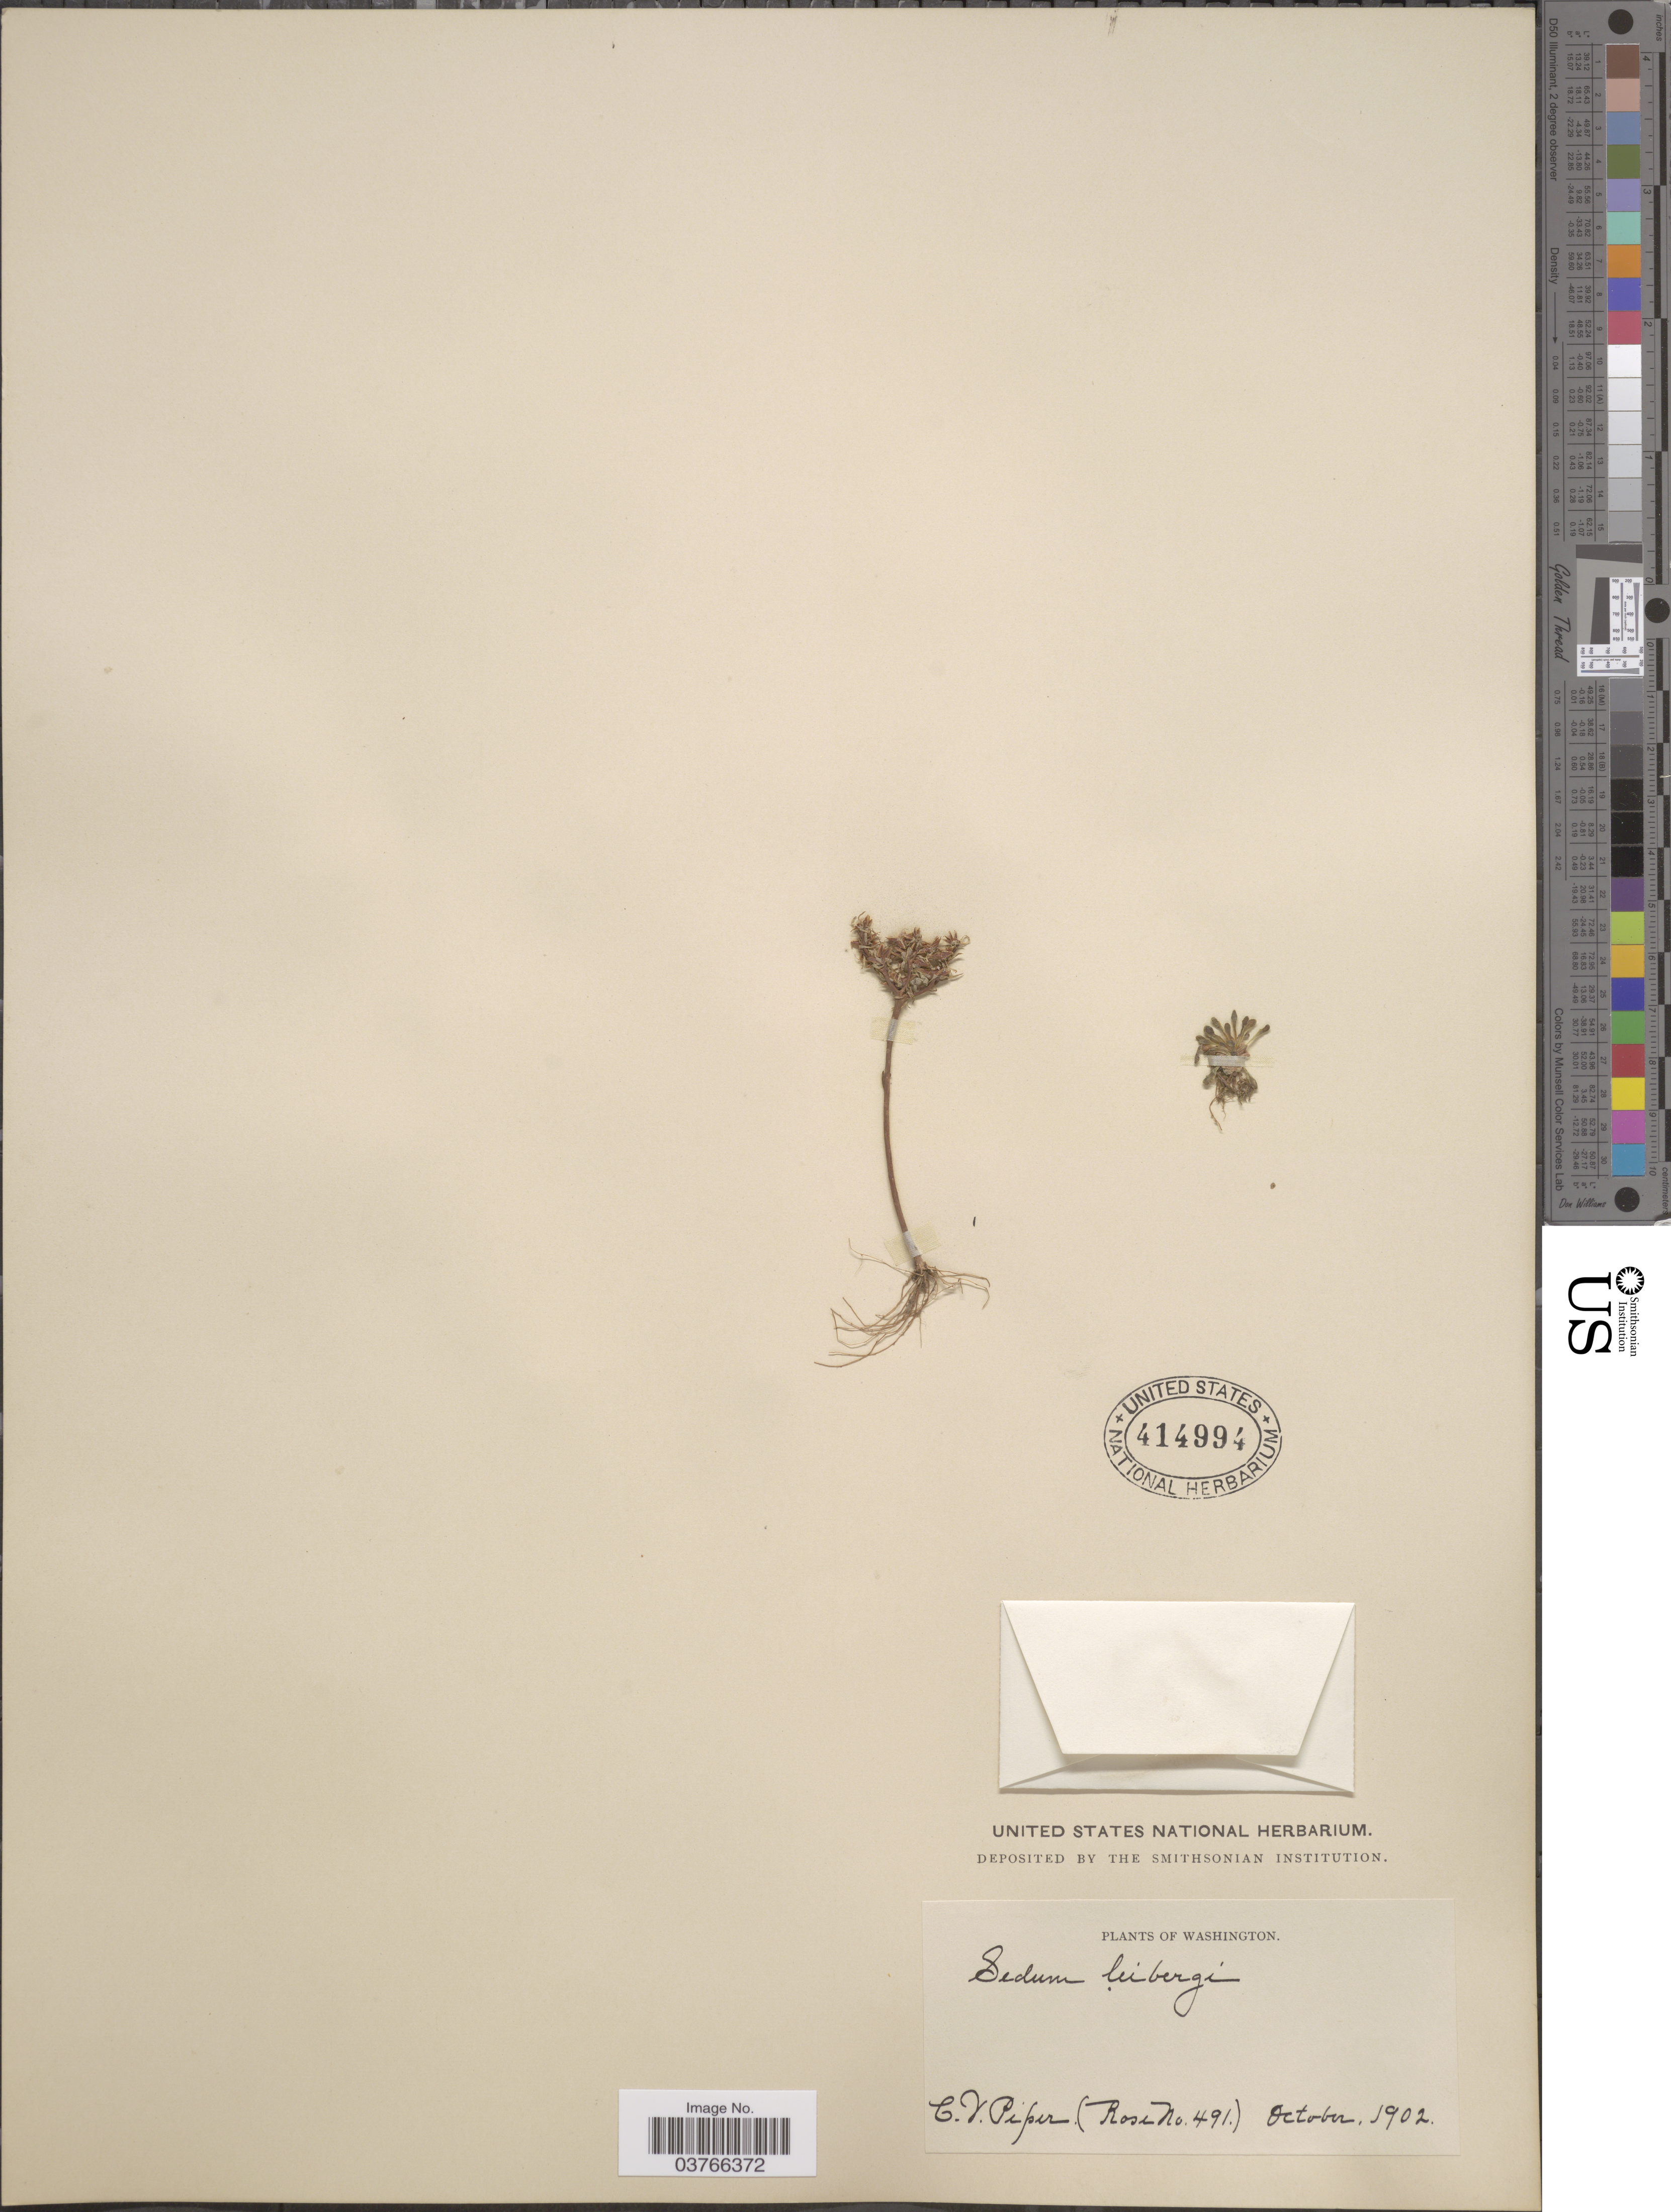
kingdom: Plantae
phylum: Tracheophyta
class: Magnoliopsida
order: Saxifragales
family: Crassulaceae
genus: Sedum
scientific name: Sedum leibergii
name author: Britton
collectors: C. V. Piper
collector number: Rose491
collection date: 1902-10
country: United States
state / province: Washington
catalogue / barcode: US 414994